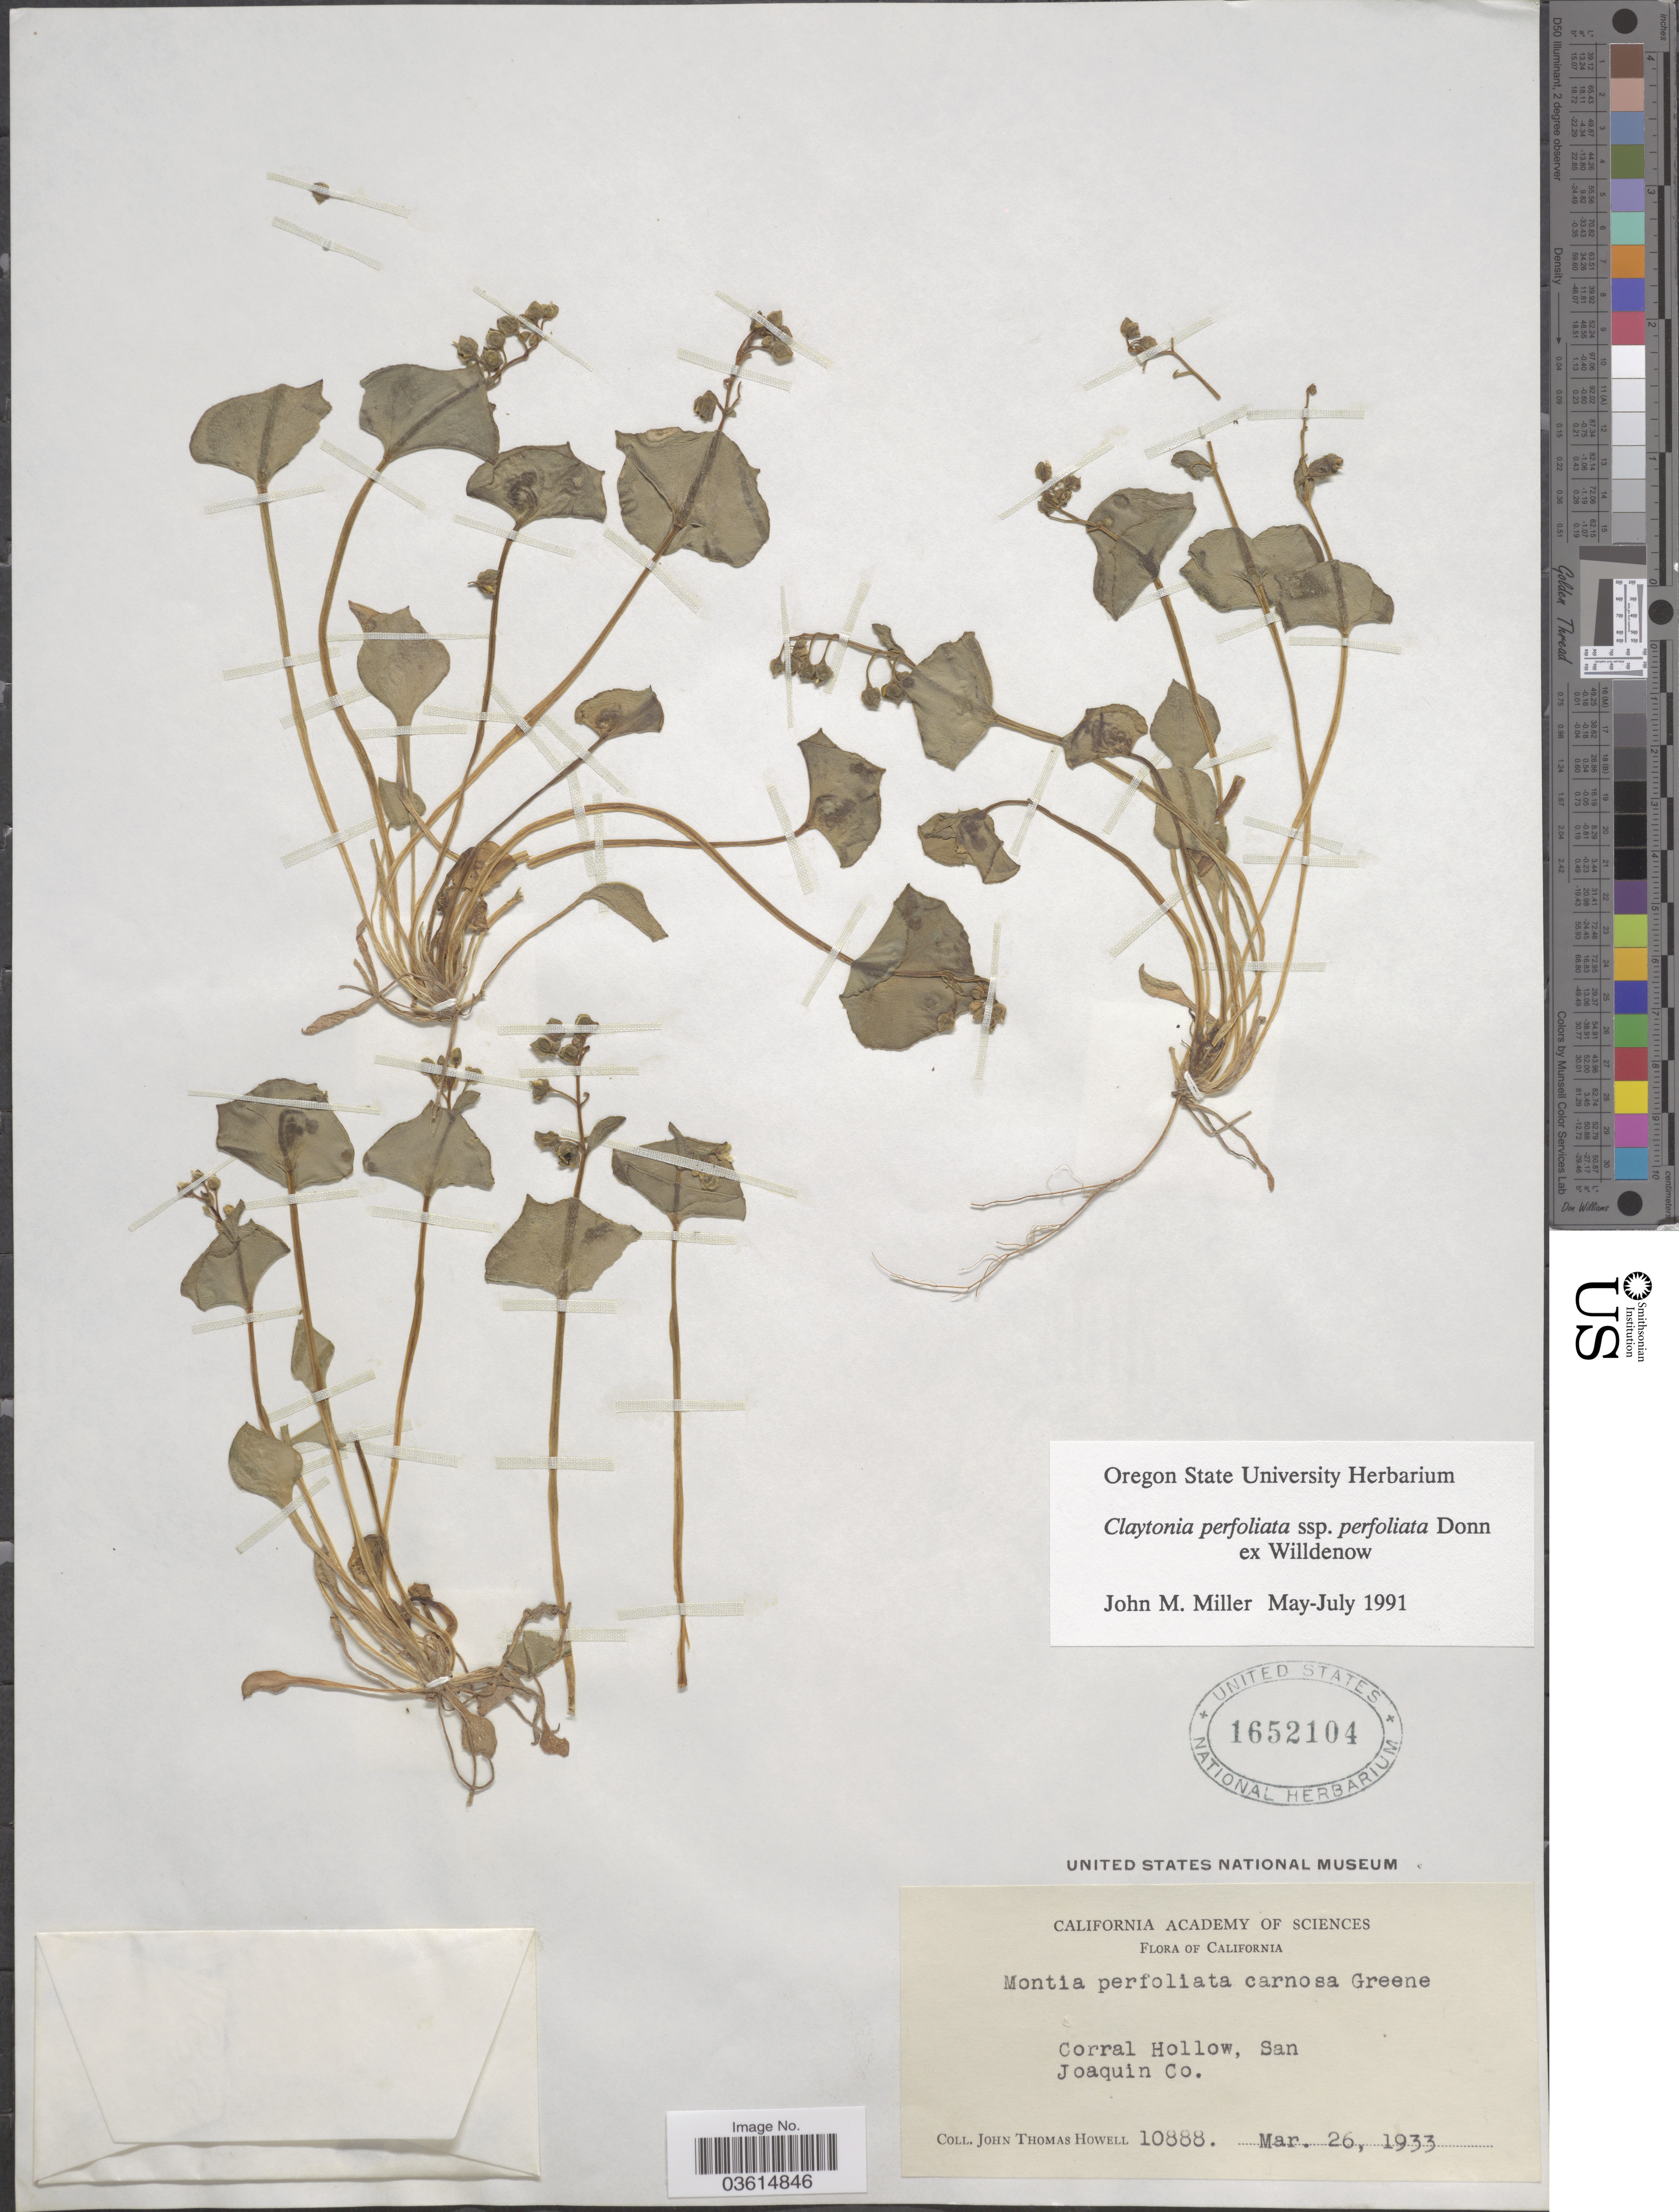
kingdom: Plantae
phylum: Tracheophyta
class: Magnoliopsida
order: Caryophyllales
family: Montiaceae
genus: Claytonia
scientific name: Claytonia perfoliata subsp. perfoliata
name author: Donn ex Willd.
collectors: J. T. Howell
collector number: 10888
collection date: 1933-03-26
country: United States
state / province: California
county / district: San Joaquin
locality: Corral Hollow, San Joaquin Co.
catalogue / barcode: US 1652104